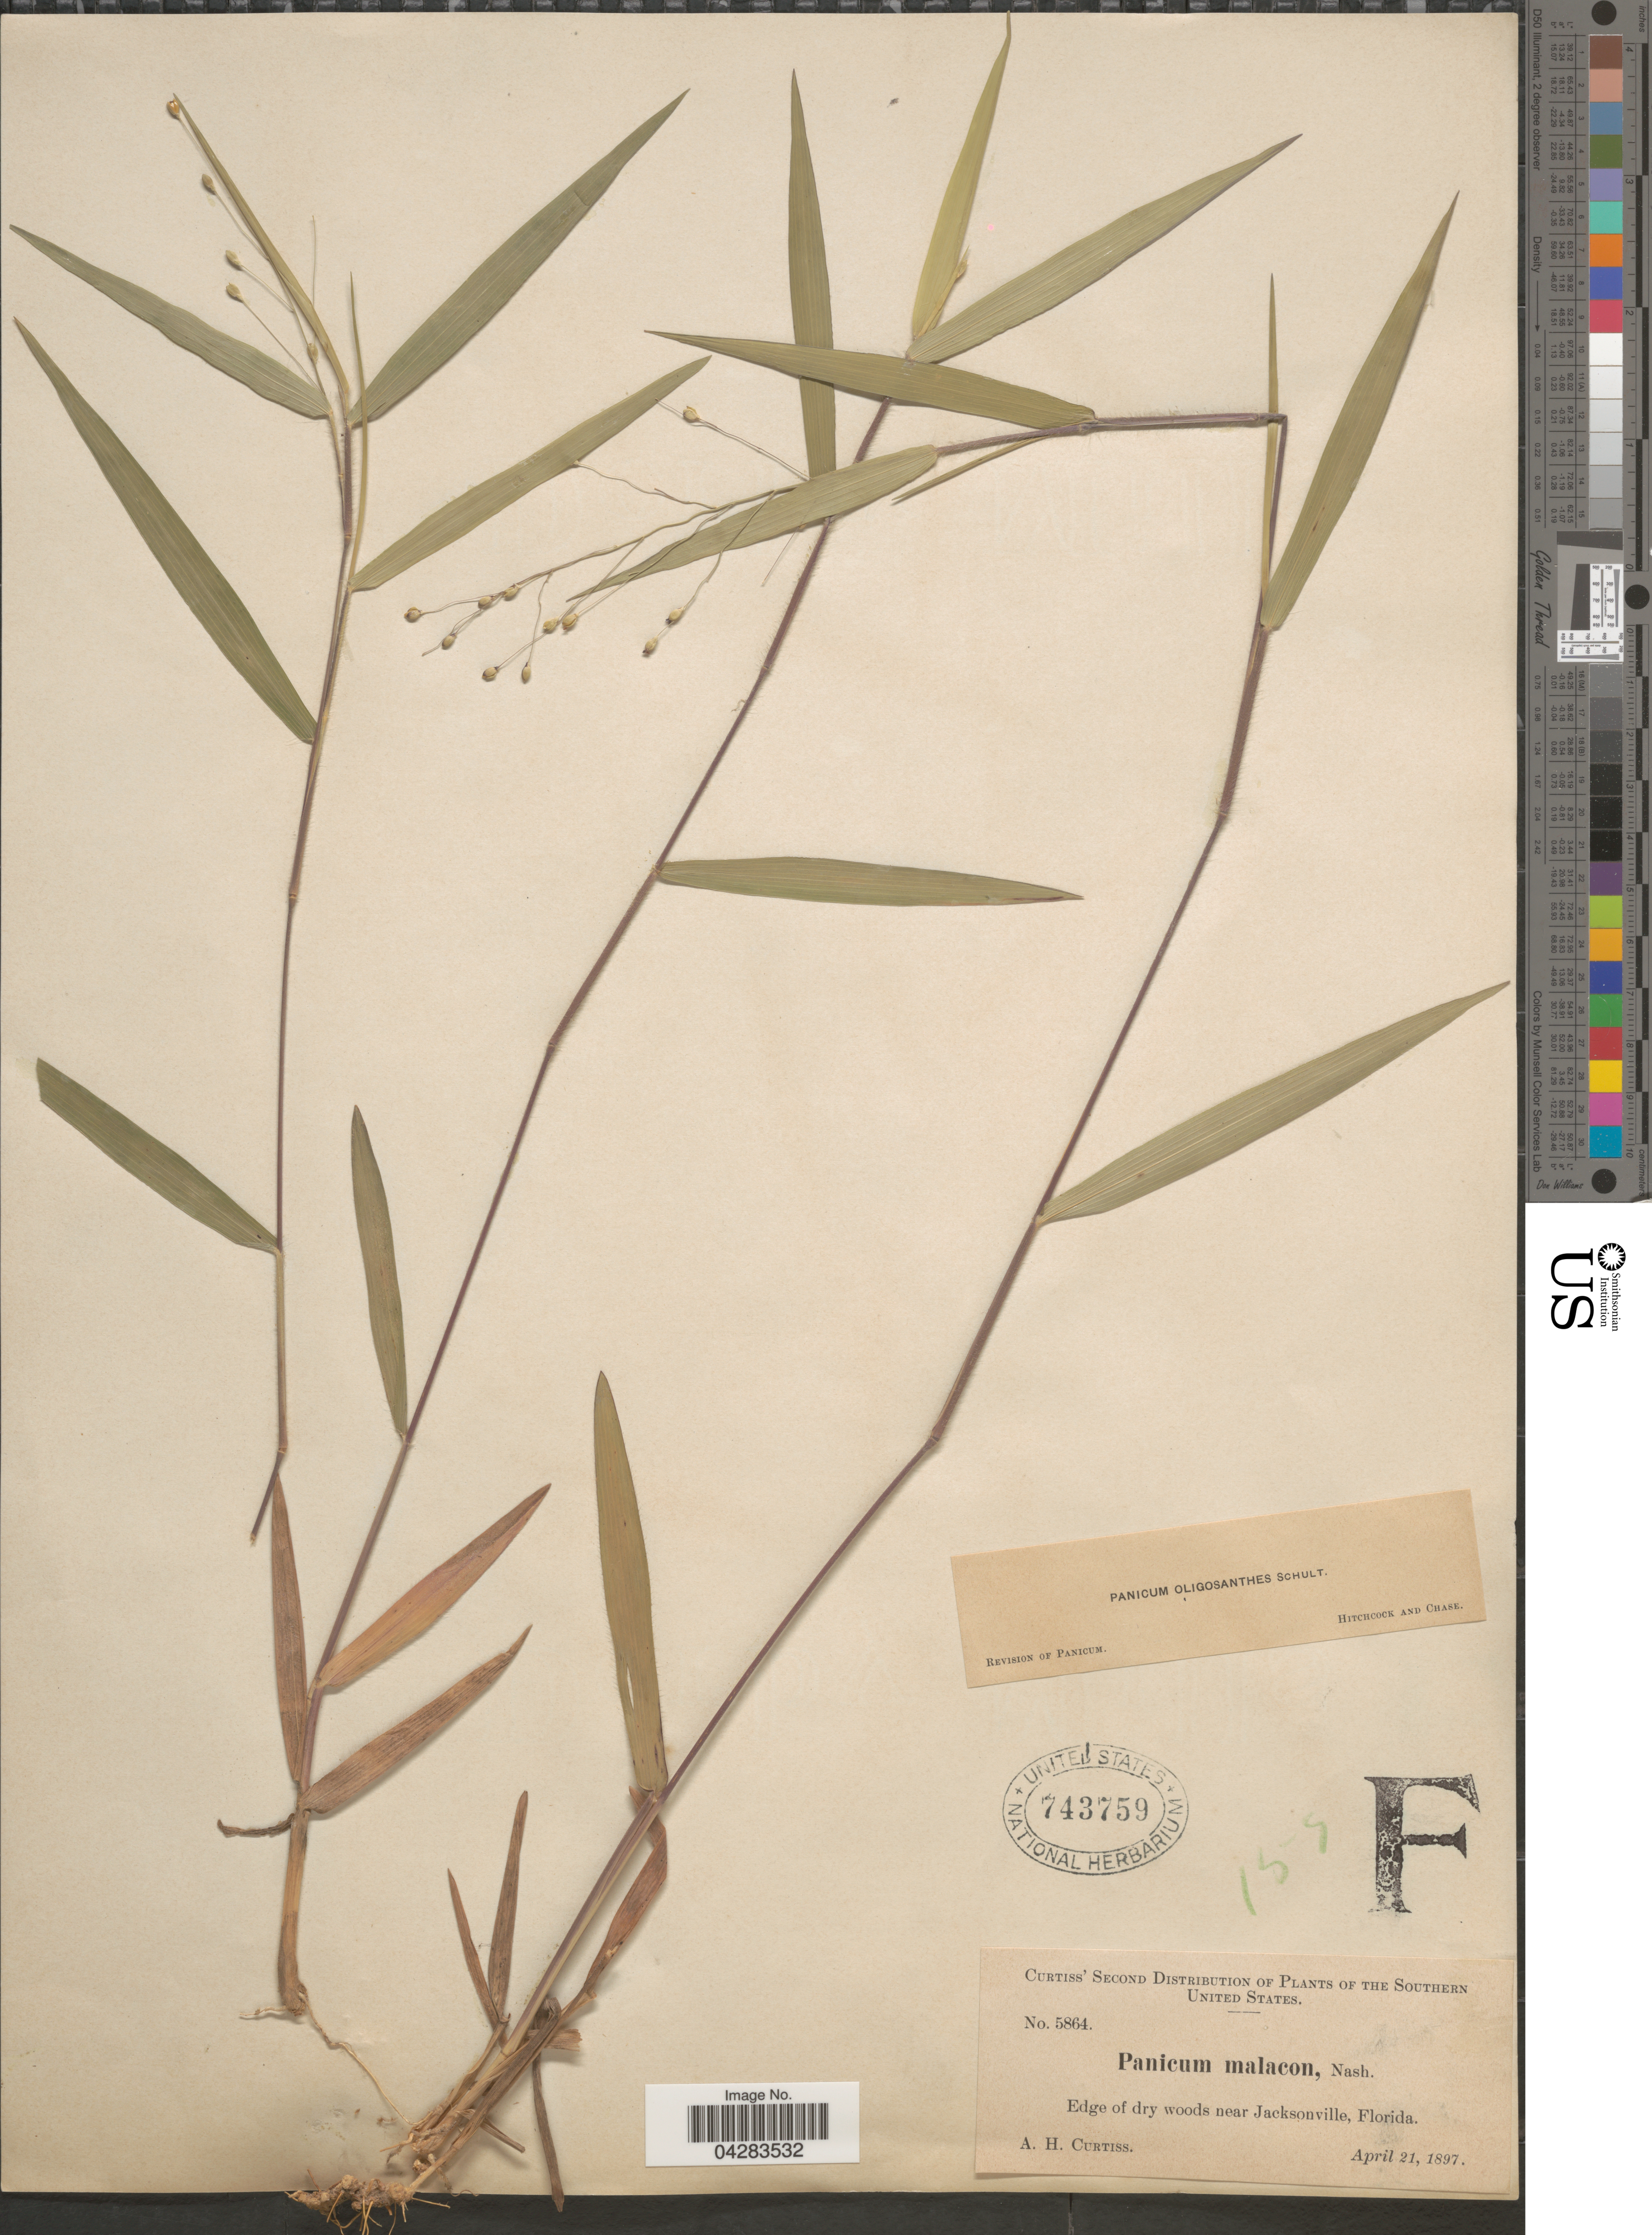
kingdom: Plantae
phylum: Tracheophyta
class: Liliopsida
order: Poales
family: Poaceae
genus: Dichanthelium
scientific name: Dichanthelium oligosanthes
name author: (Schult.) Gould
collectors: A. H. Curtiss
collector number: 5864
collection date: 1897-04-21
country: United States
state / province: Florida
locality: The Southern United States. Near Jacksonville.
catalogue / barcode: US 743759